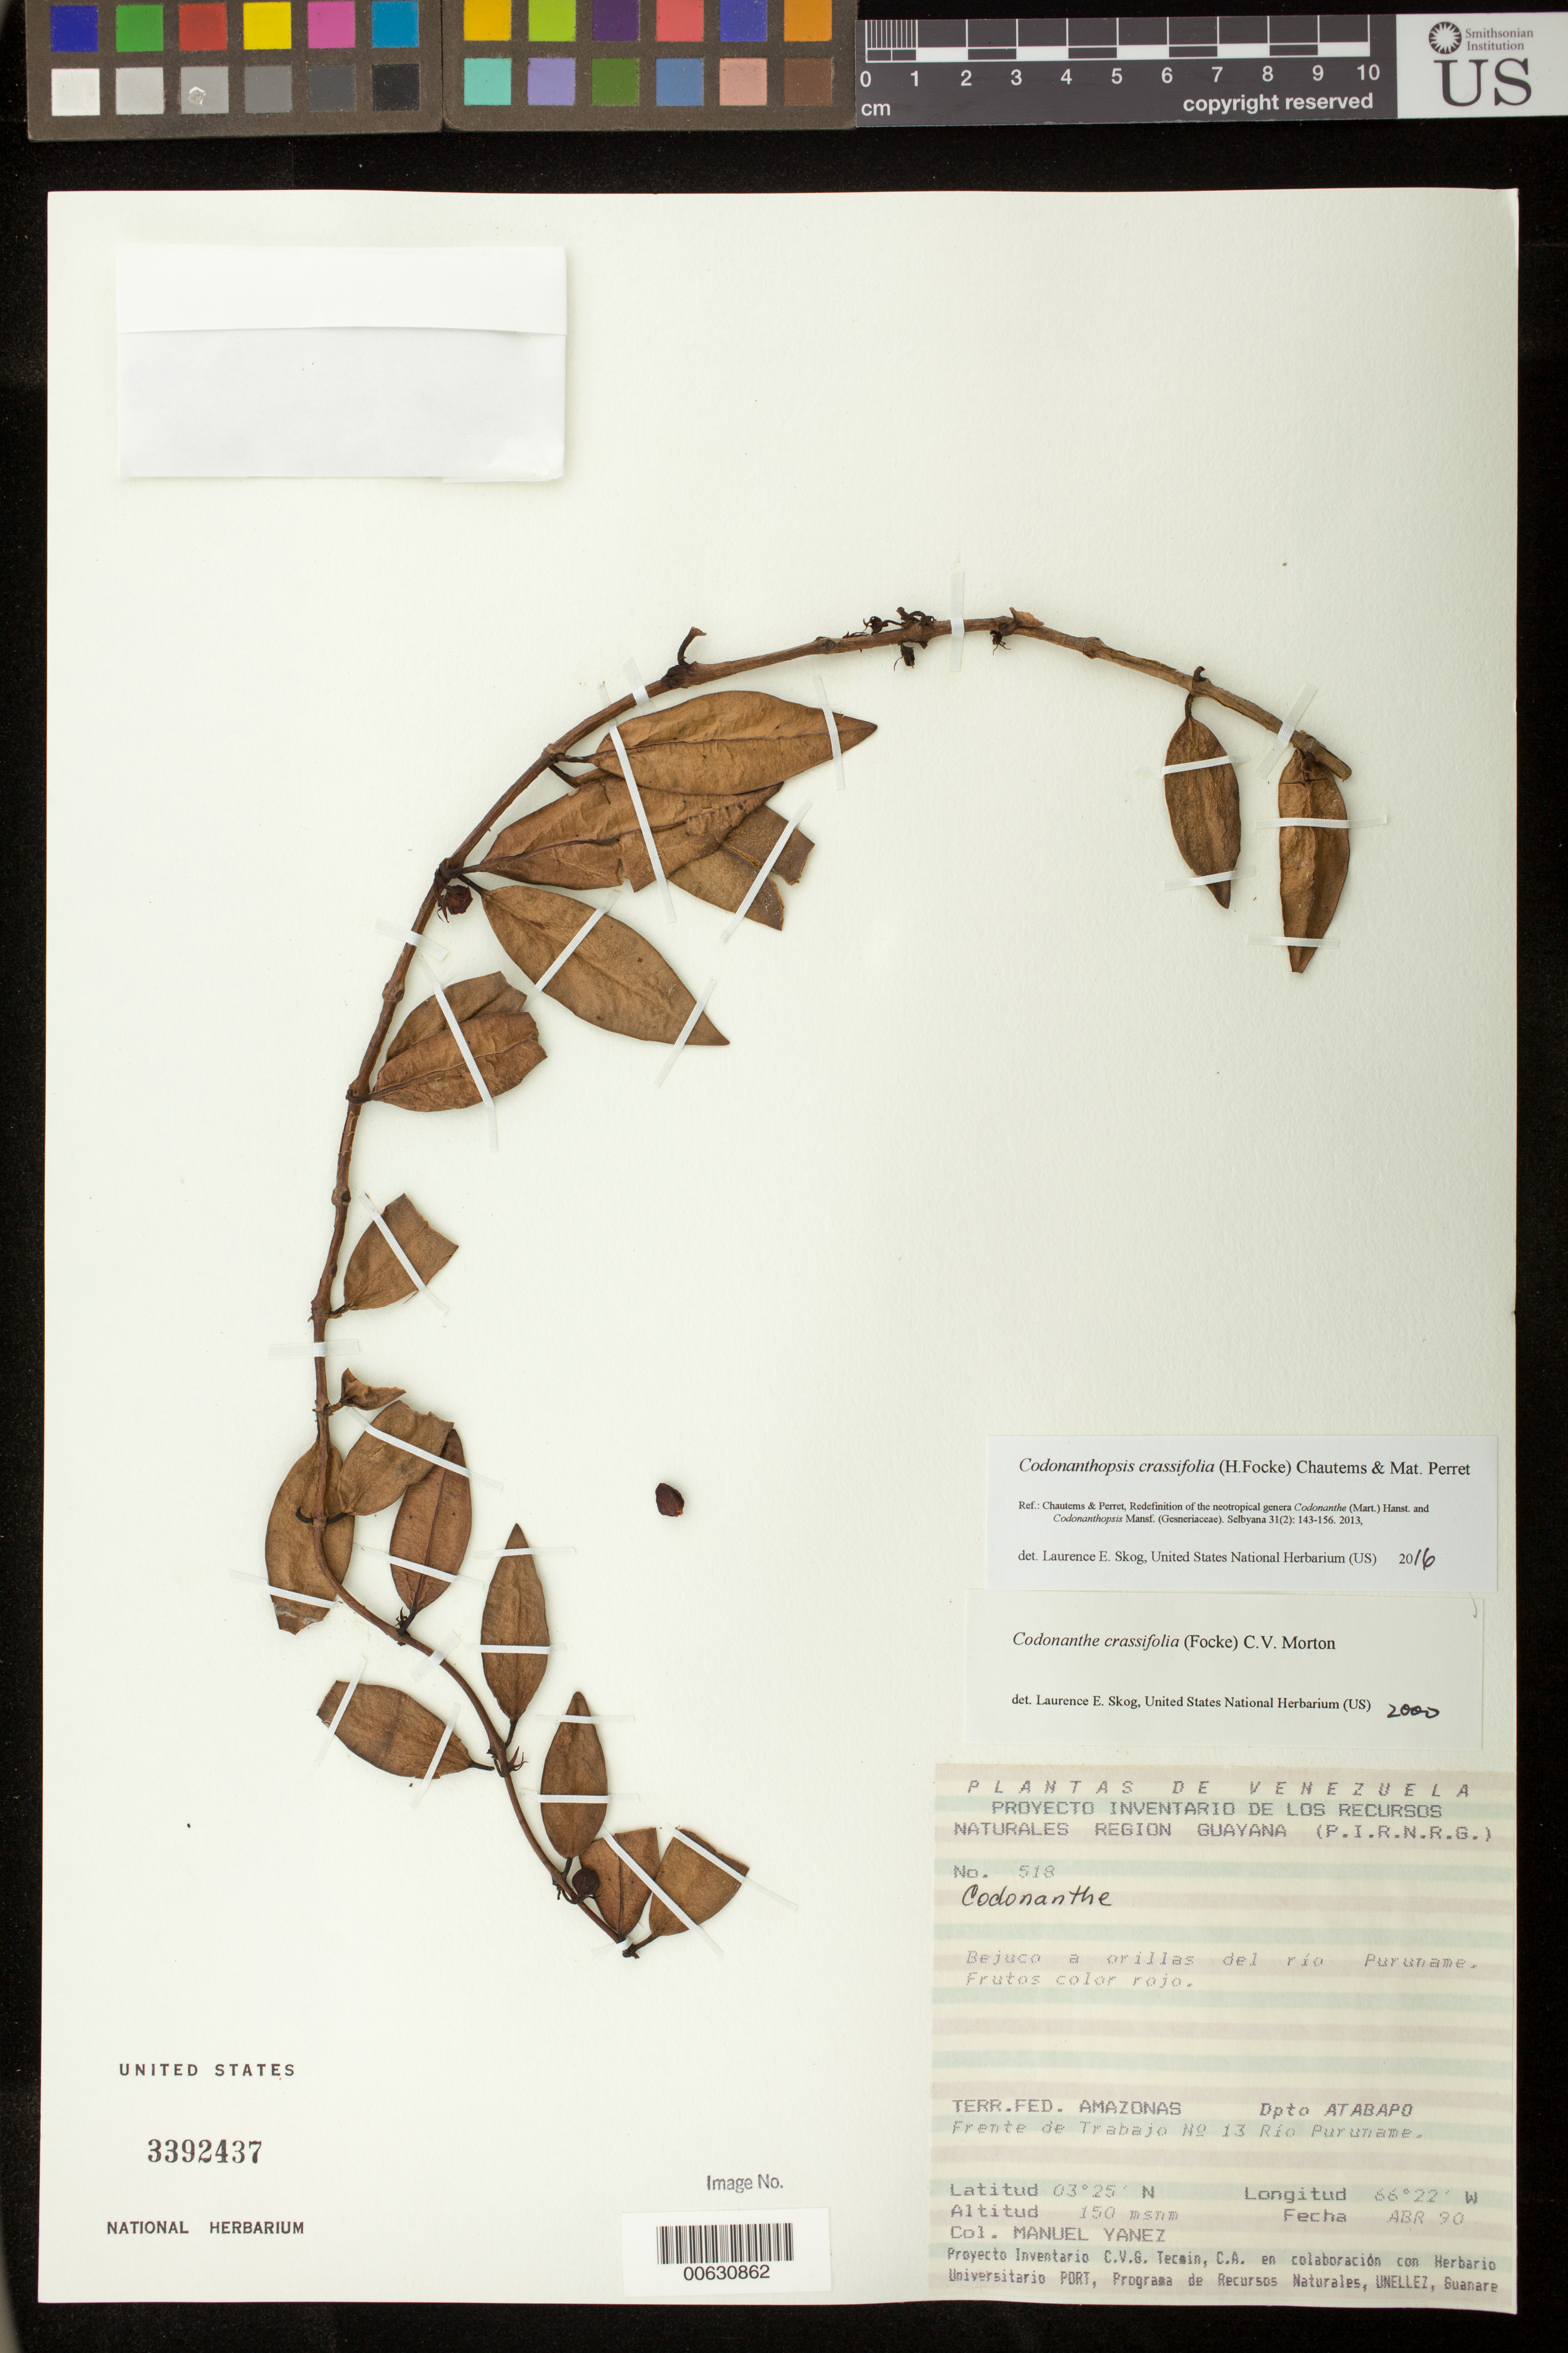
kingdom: Plantae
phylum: Tracheophyta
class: Magnoliopsida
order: Lamiales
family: Gesneriaceae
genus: Codonanthopsis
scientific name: Codonanthopsis crassifolia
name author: (H. Focke) Chautems & Mat.Perret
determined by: Skog, Laurence E.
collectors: M. Yanez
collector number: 518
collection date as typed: Apr 1990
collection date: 1990-04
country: Venezuela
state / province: Amazonas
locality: Dpto. Atabapo, Frente de Tabajo no. 13 Río Puruname, a orillas del río Puruname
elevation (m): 150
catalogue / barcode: US 3392437